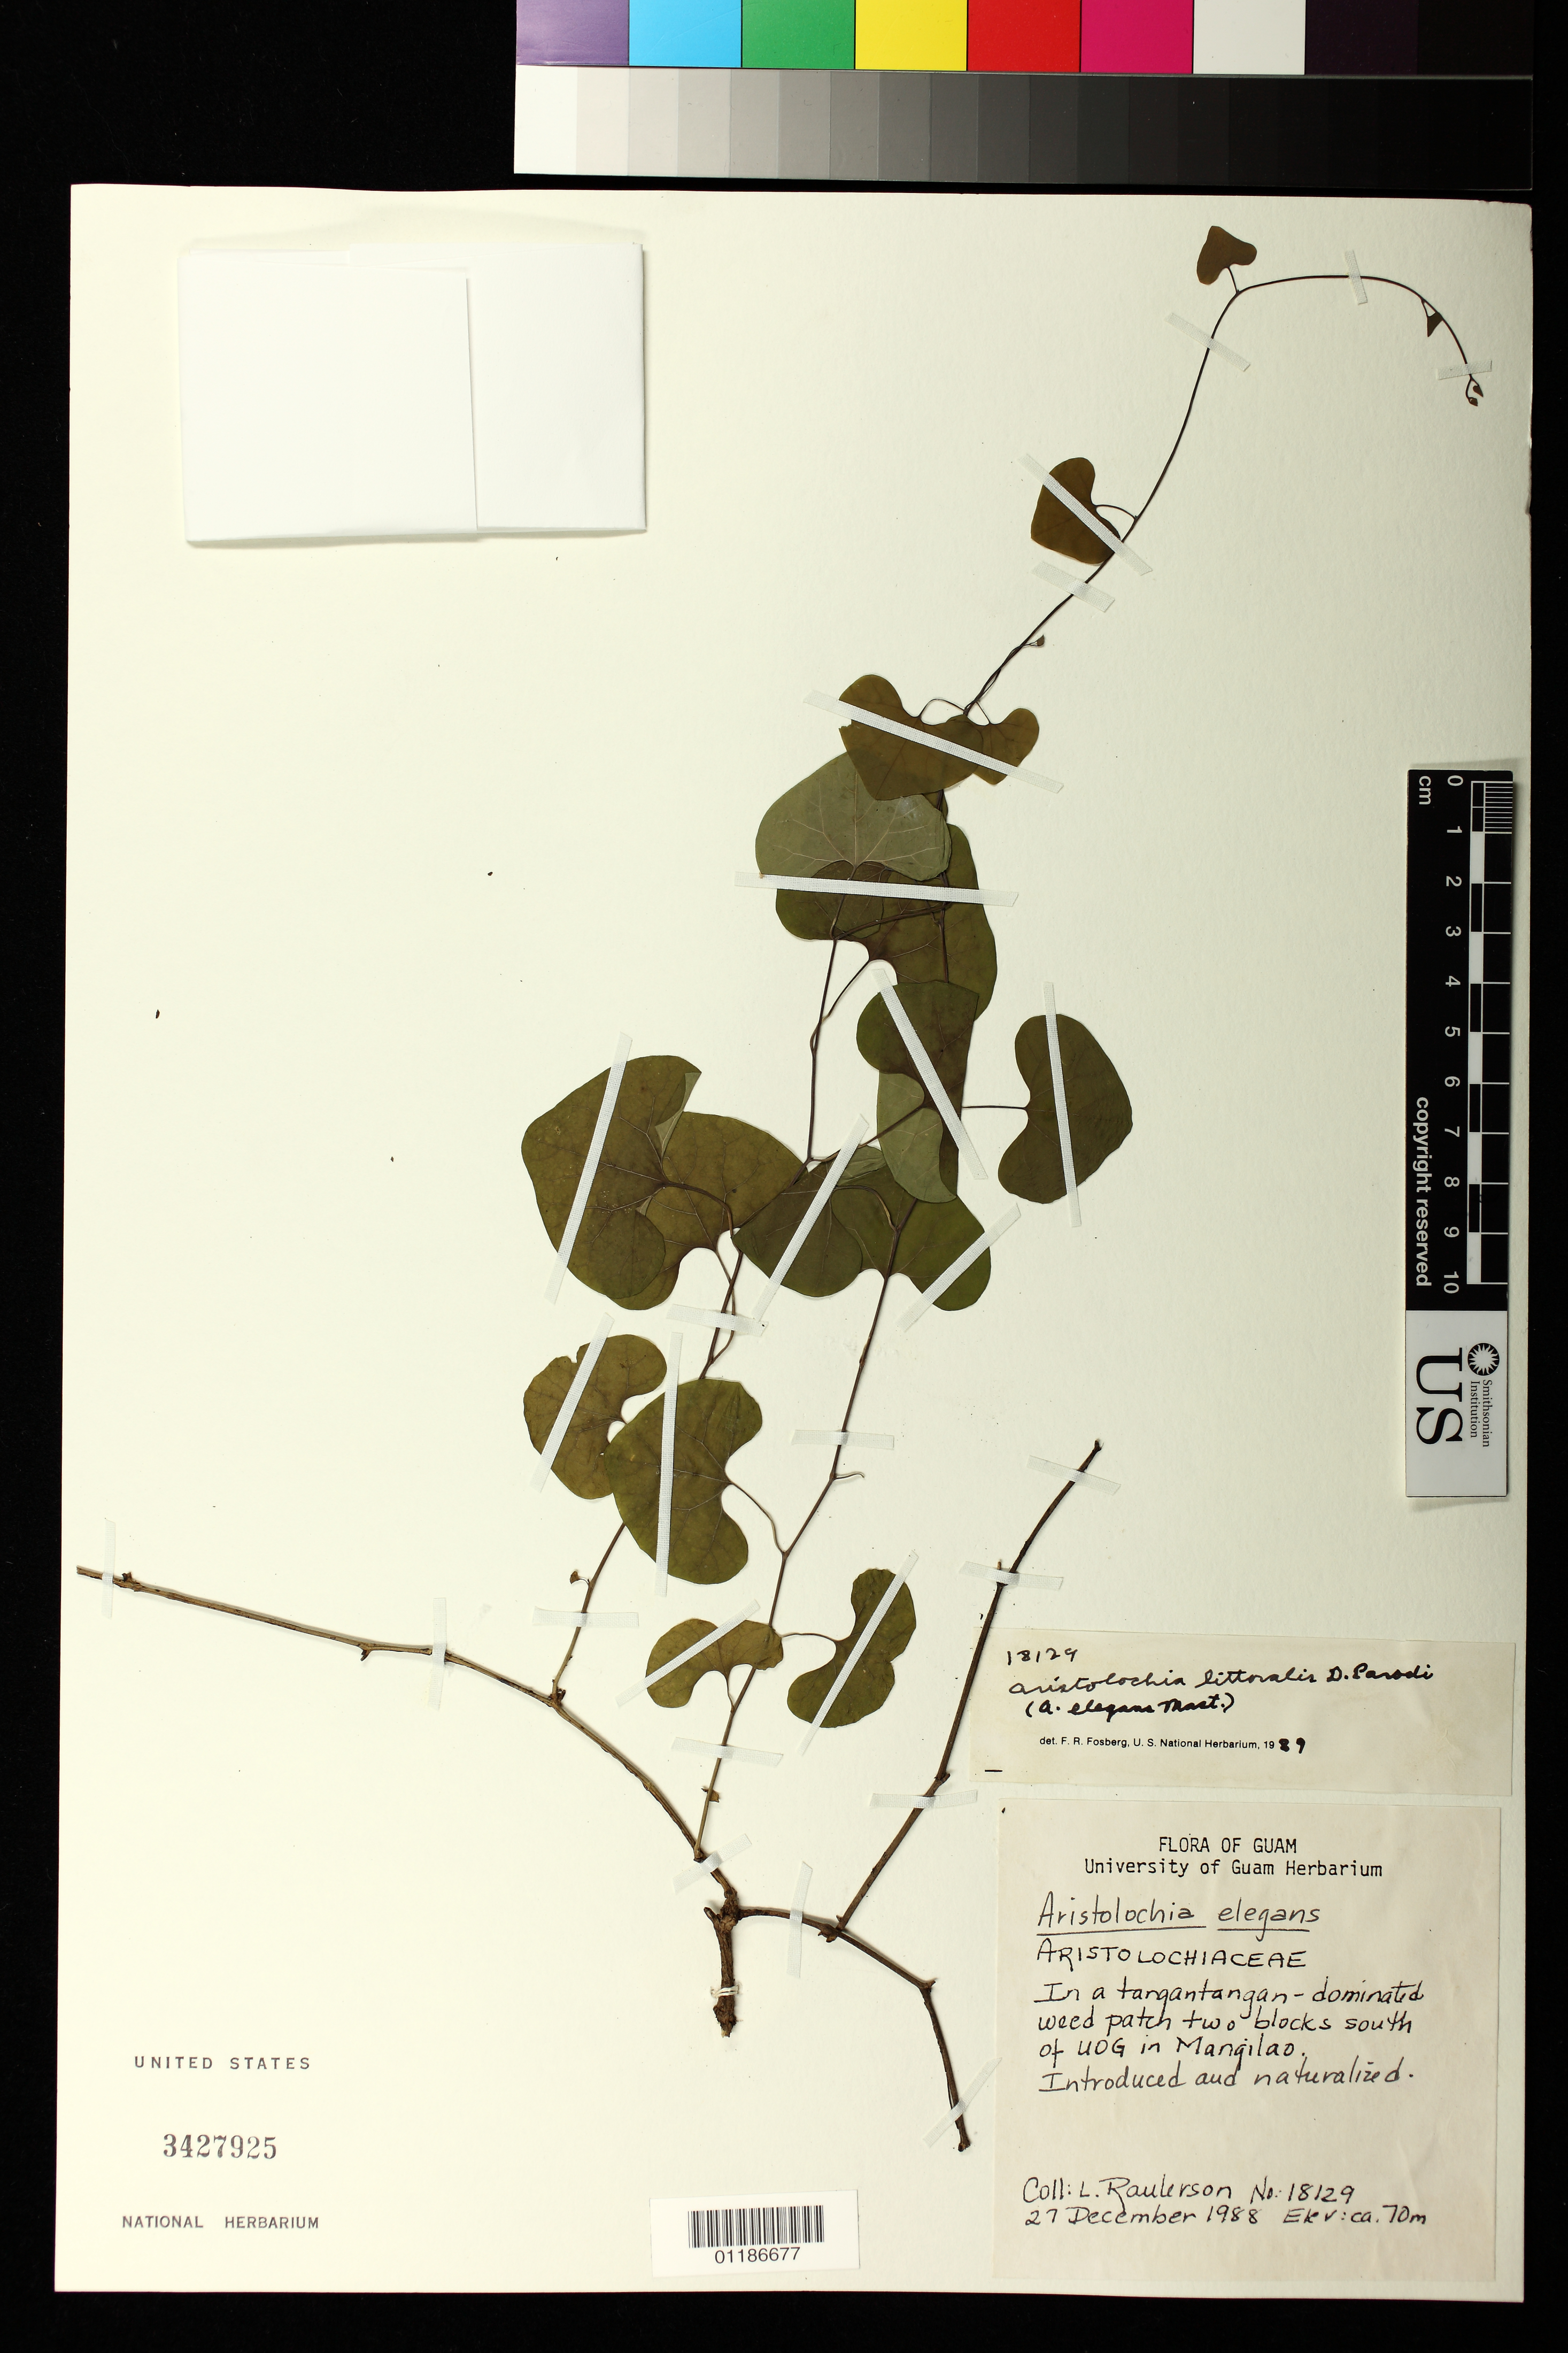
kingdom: Plantae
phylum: Tracheophyta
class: Magnoliopsida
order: Piperales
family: Aristolochiaceae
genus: Aristolochia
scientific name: Aristolochia littoralis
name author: Parodi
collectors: L. Raulerson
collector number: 18129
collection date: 1988-12-27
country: Guam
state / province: Mangilao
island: Guam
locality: Two blocks south of University of Guam, Mangilao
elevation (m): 70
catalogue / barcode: US 3427925